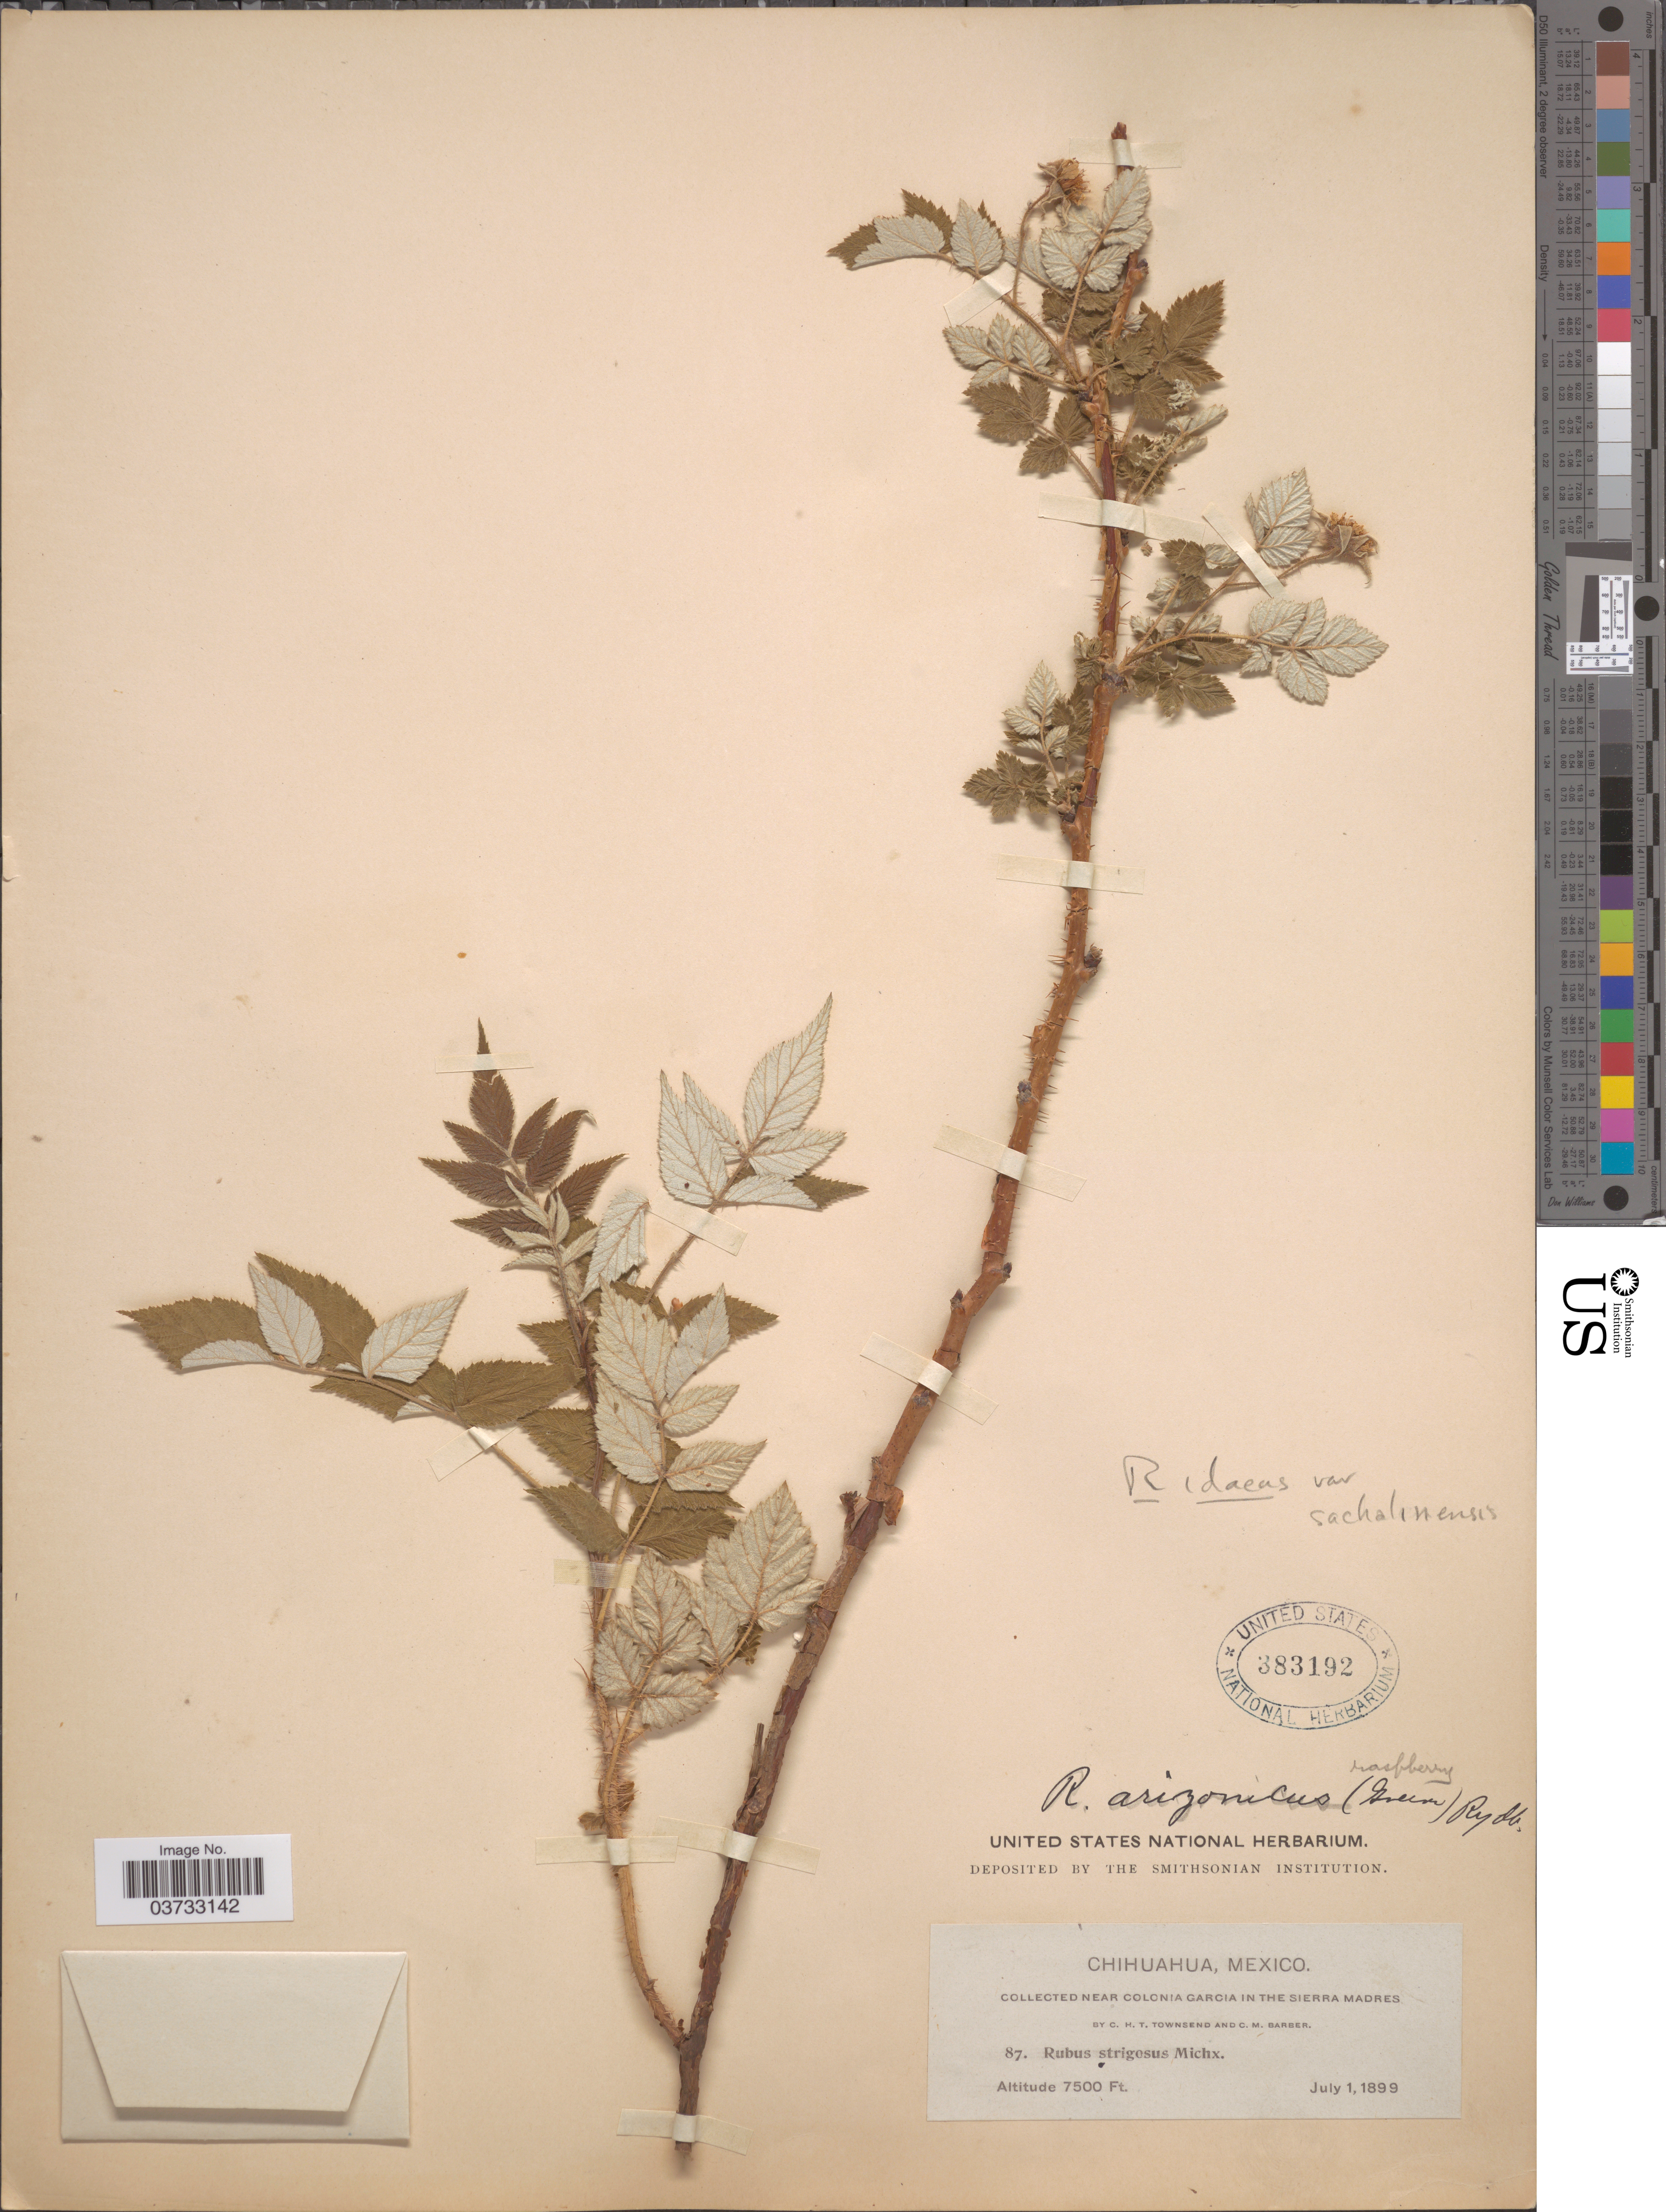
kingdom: Plantae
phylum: Tracheophyta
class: Magnoliopsida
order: Rosales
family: Rosaceae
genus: Rubus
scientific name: Rubus sp.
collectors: C. H. T. Townsend & C. Barber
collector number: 87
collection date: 1899-07-01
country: Mexico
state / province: Chihuahua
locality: Near Colonia Garcia in The Sierra Madres.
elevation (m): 2286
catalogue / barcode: US 383192